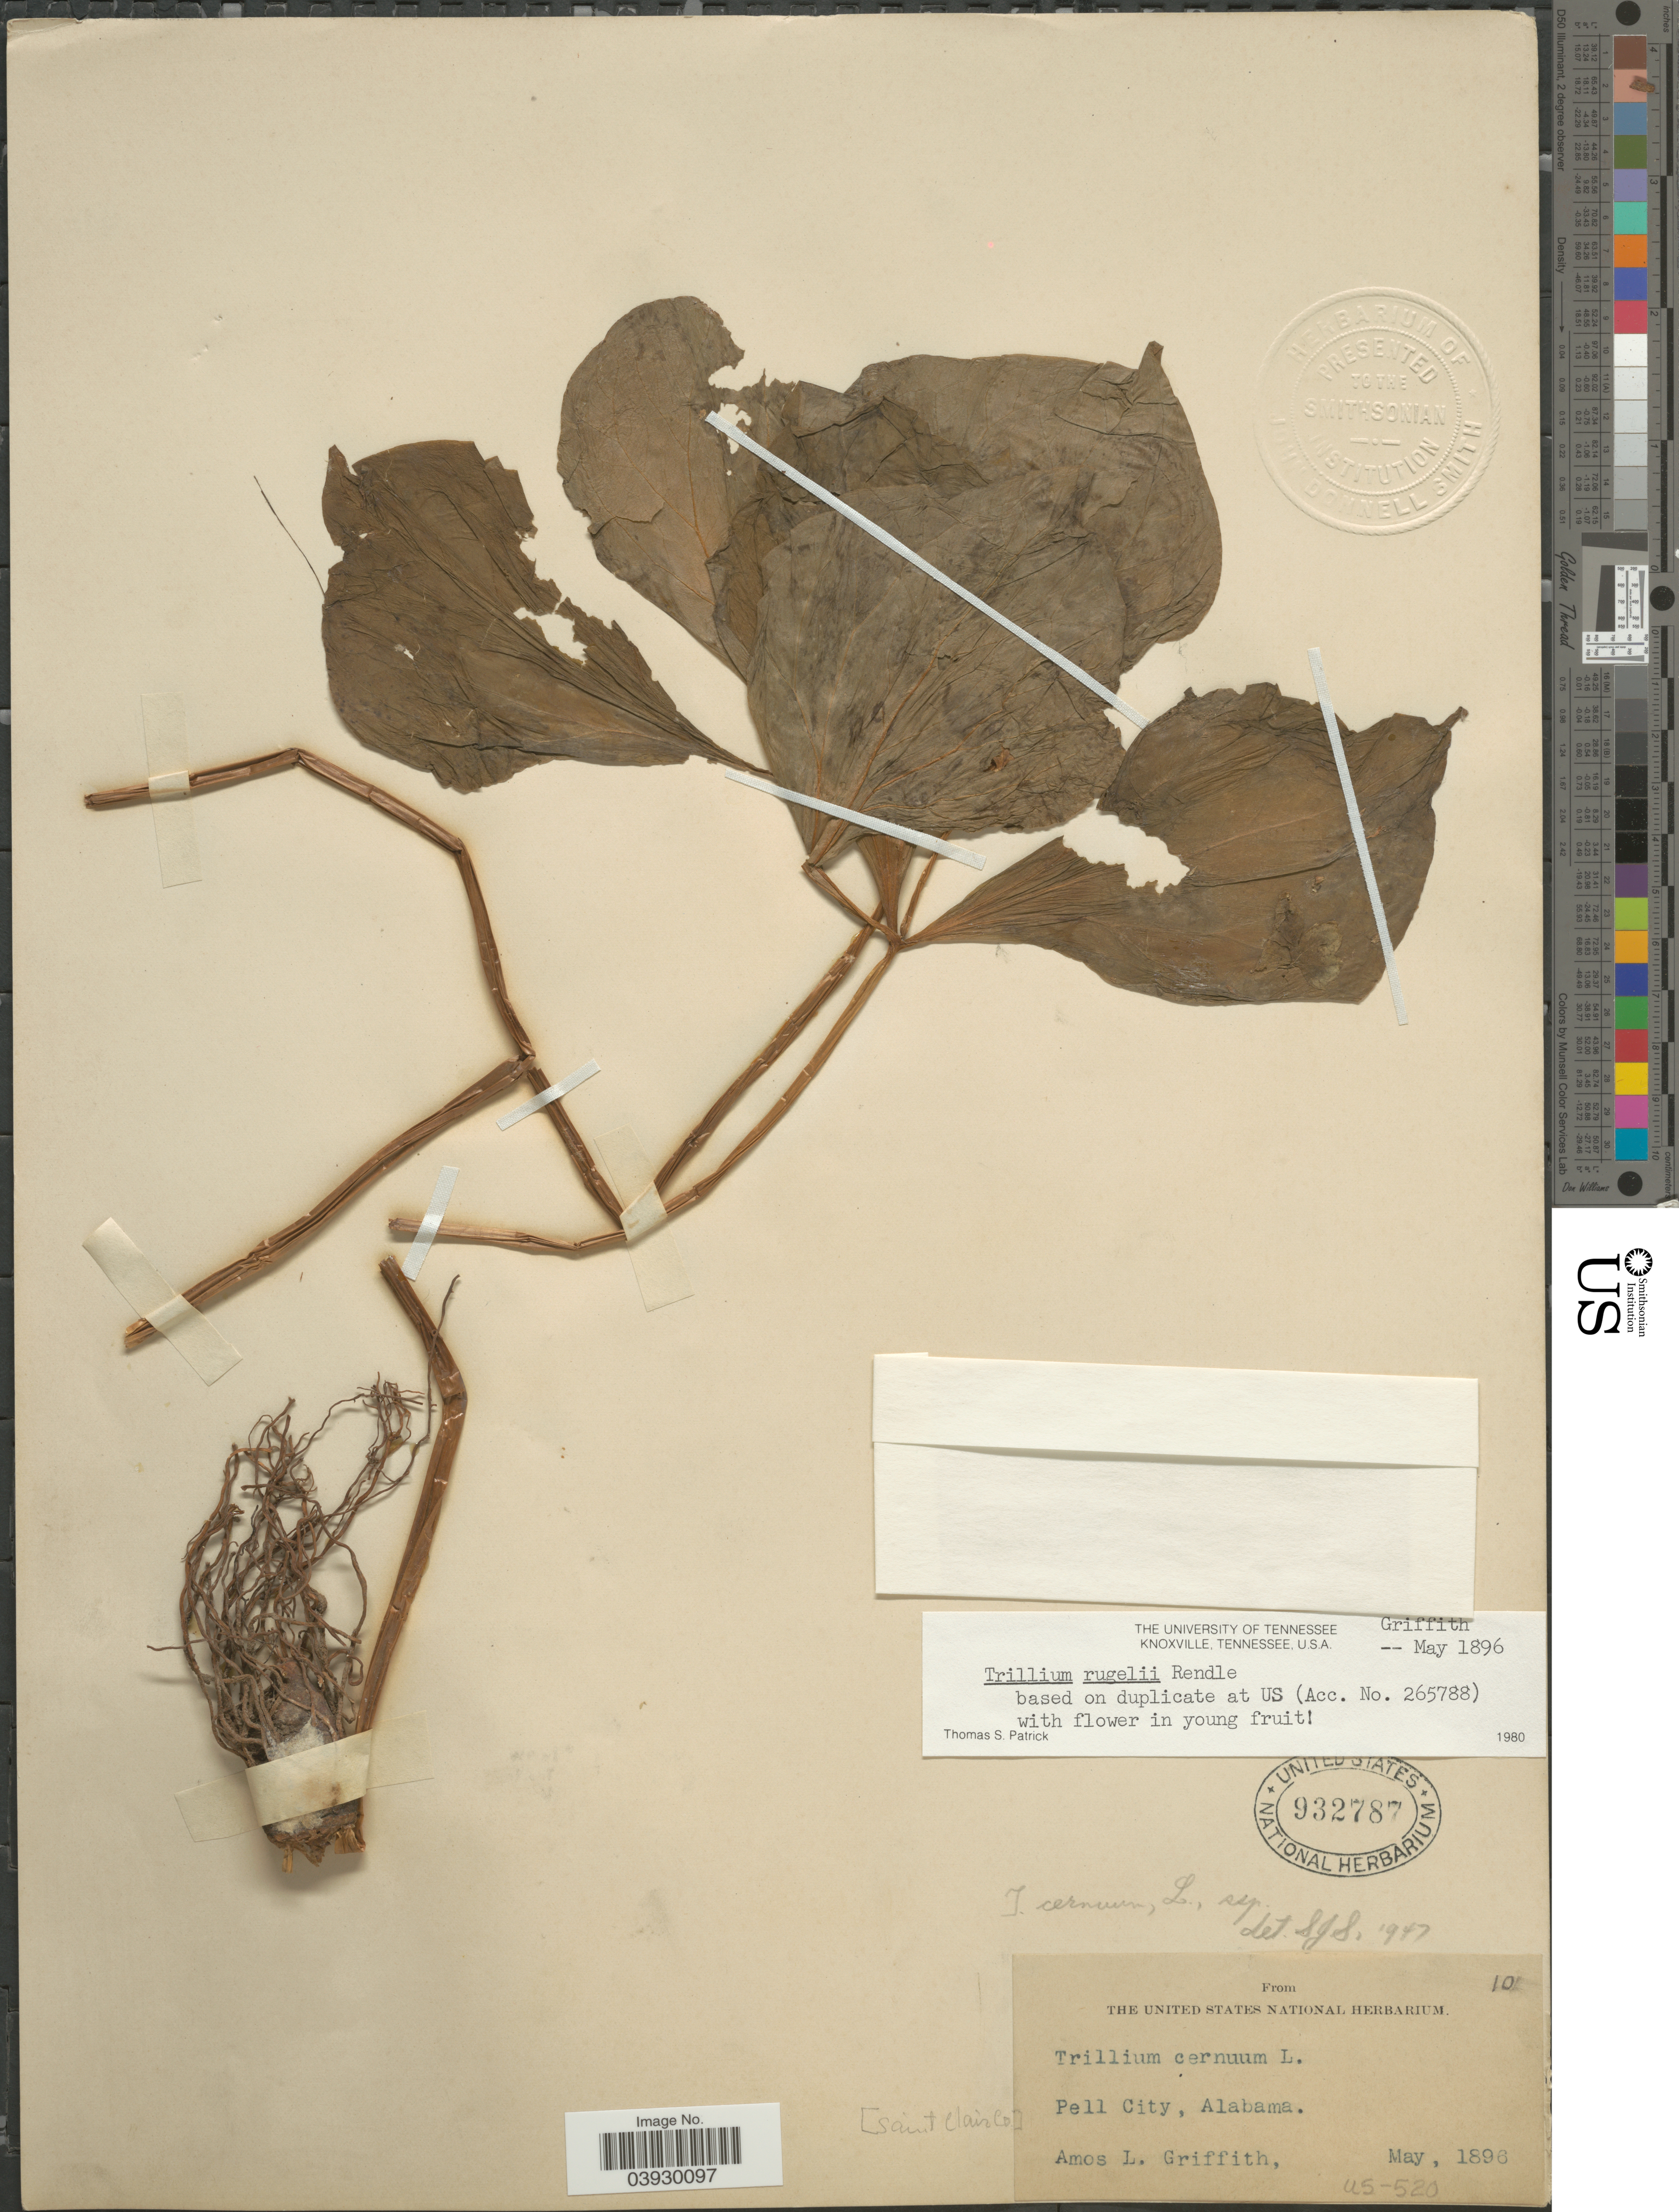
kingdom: Plantae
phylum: Tracheophyta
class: Liliopsida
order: Liliales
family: Melanthiaceae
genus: Trillium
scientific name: Trillium rugelii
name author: Rendle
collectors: A. Griffith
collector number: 10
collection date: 1896-05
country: United States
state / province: Alabama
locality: [Saint Clair Co]. Pell City.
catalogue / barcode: US 932787